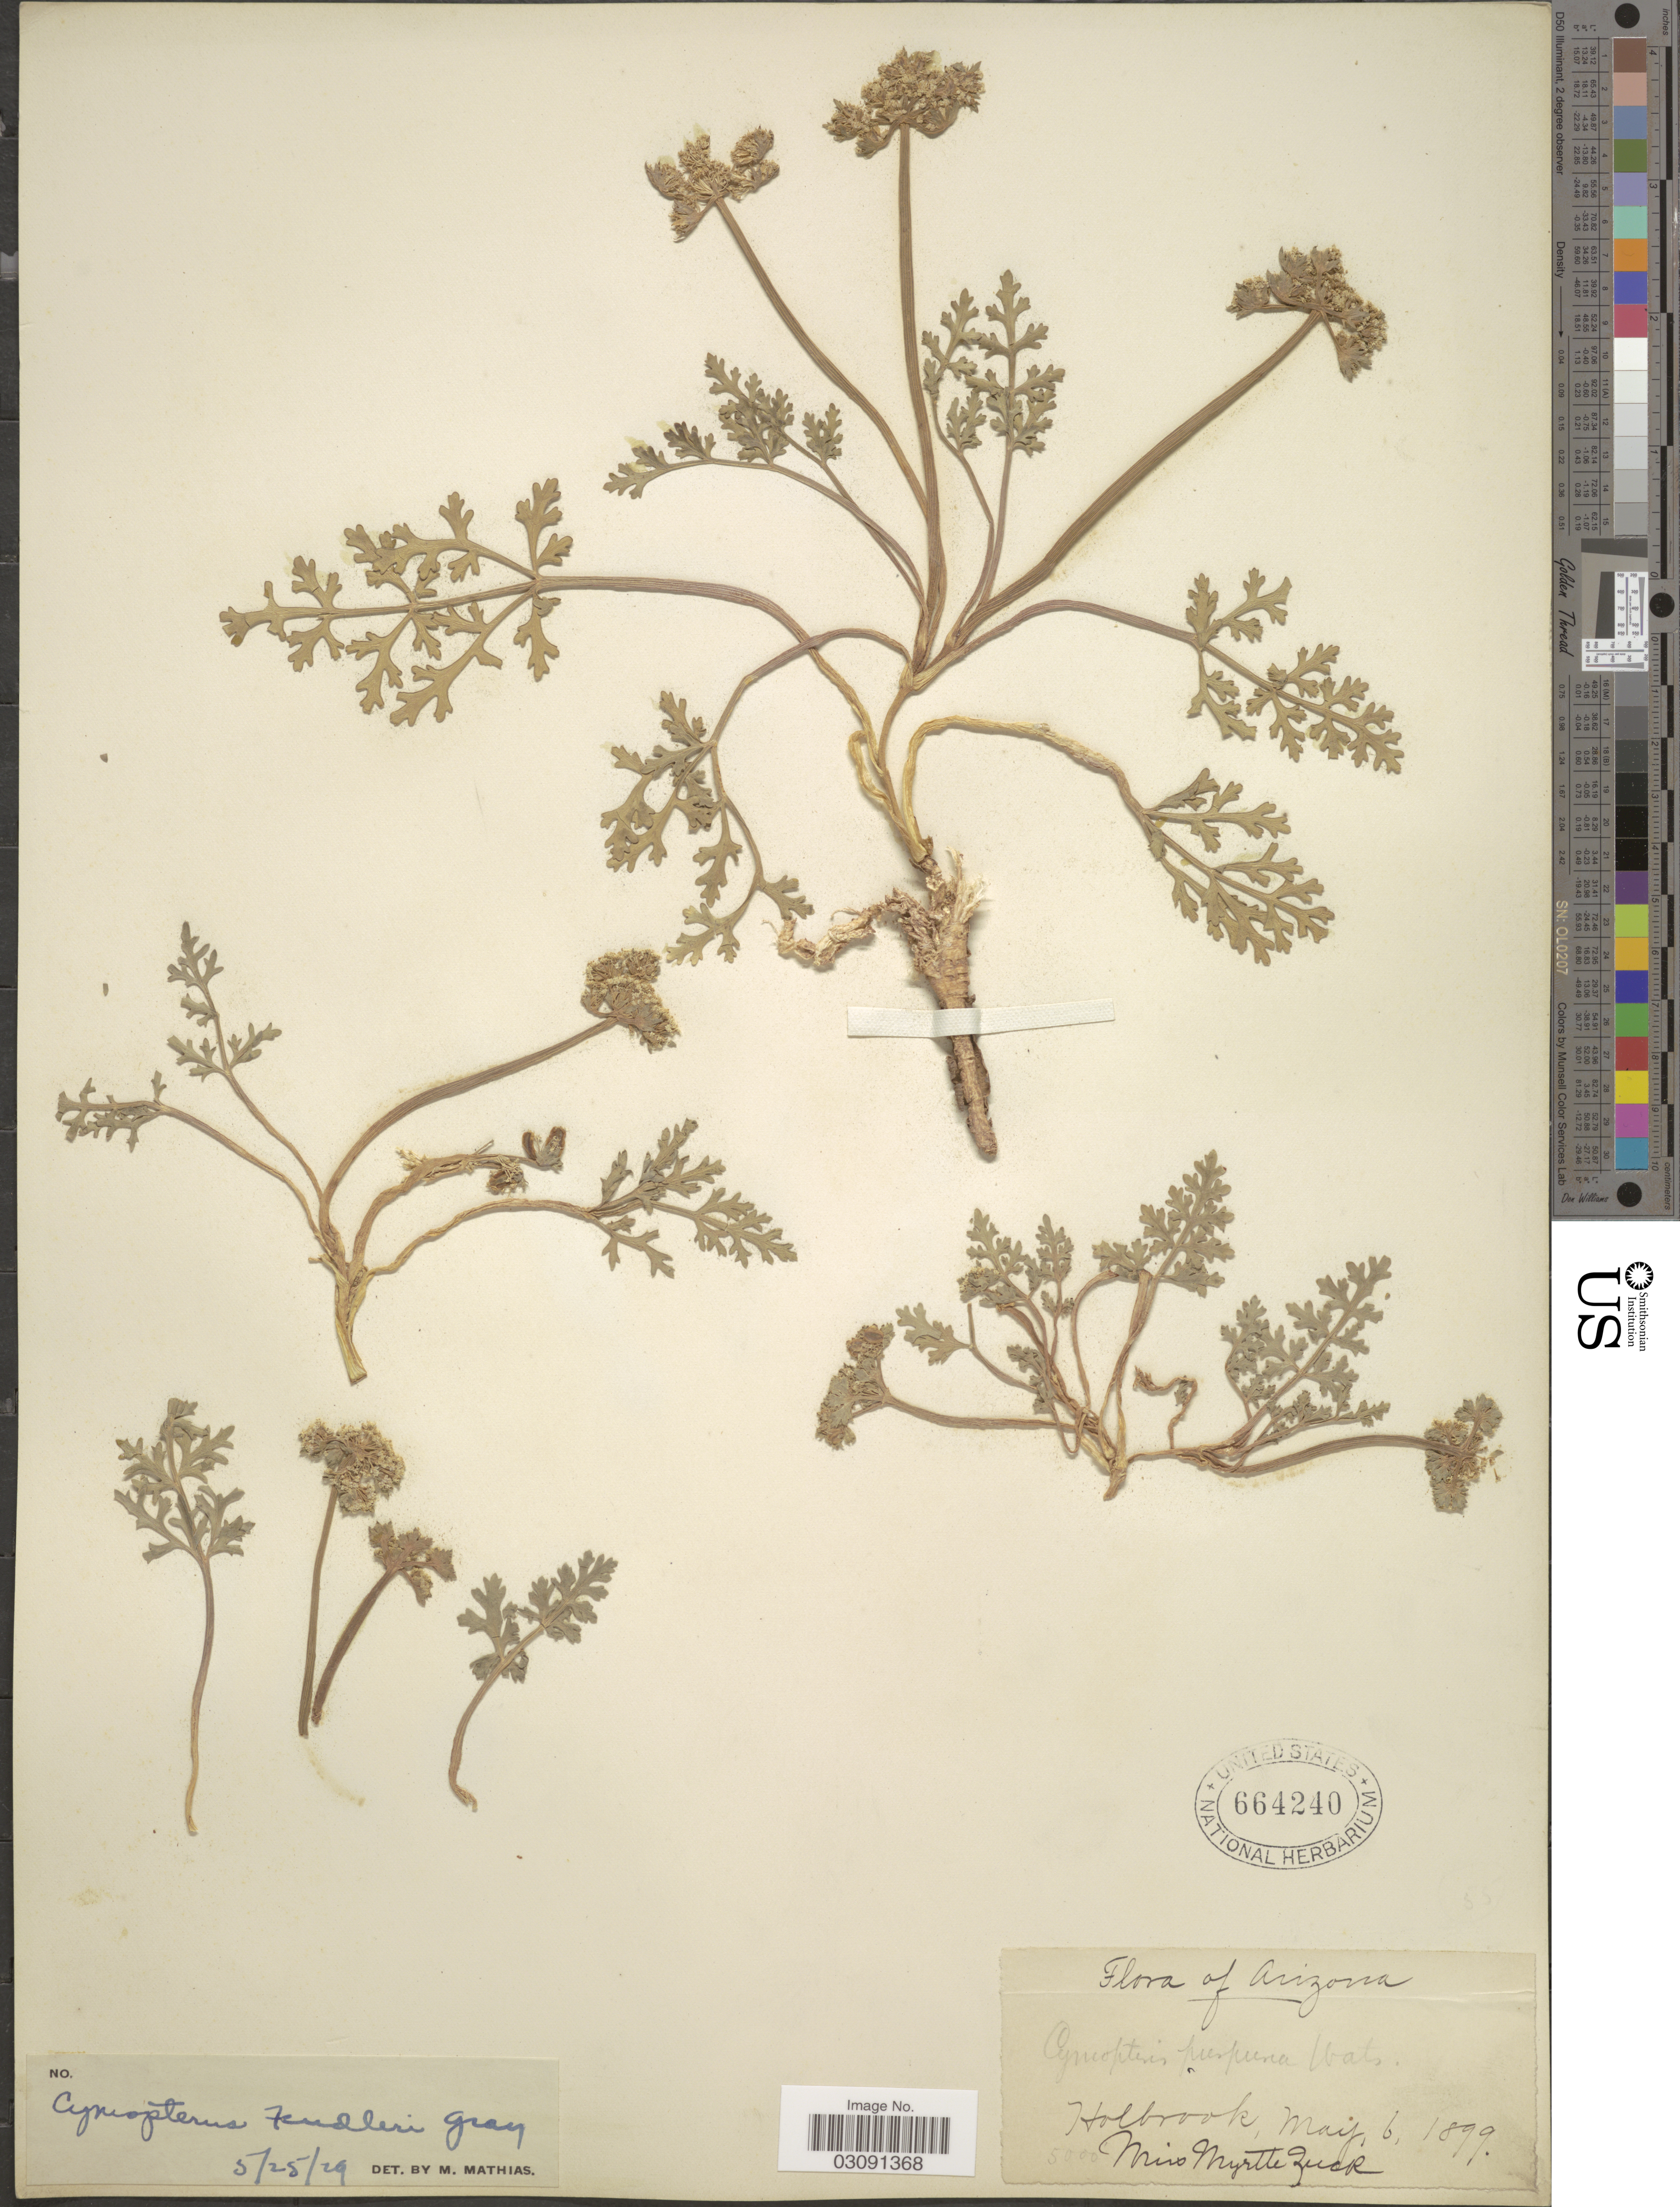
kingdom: Plantae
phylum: Tracheophyta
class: Magnoliopsida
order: Apiales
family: Apiaceae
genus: Cymopterus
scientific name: Cymopterus fendleri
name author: A. Gray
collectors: M. Zuck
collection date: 1899-05-06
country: United States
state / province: Arizona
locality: Holbrook.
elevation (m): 1524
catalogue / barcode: US 664240